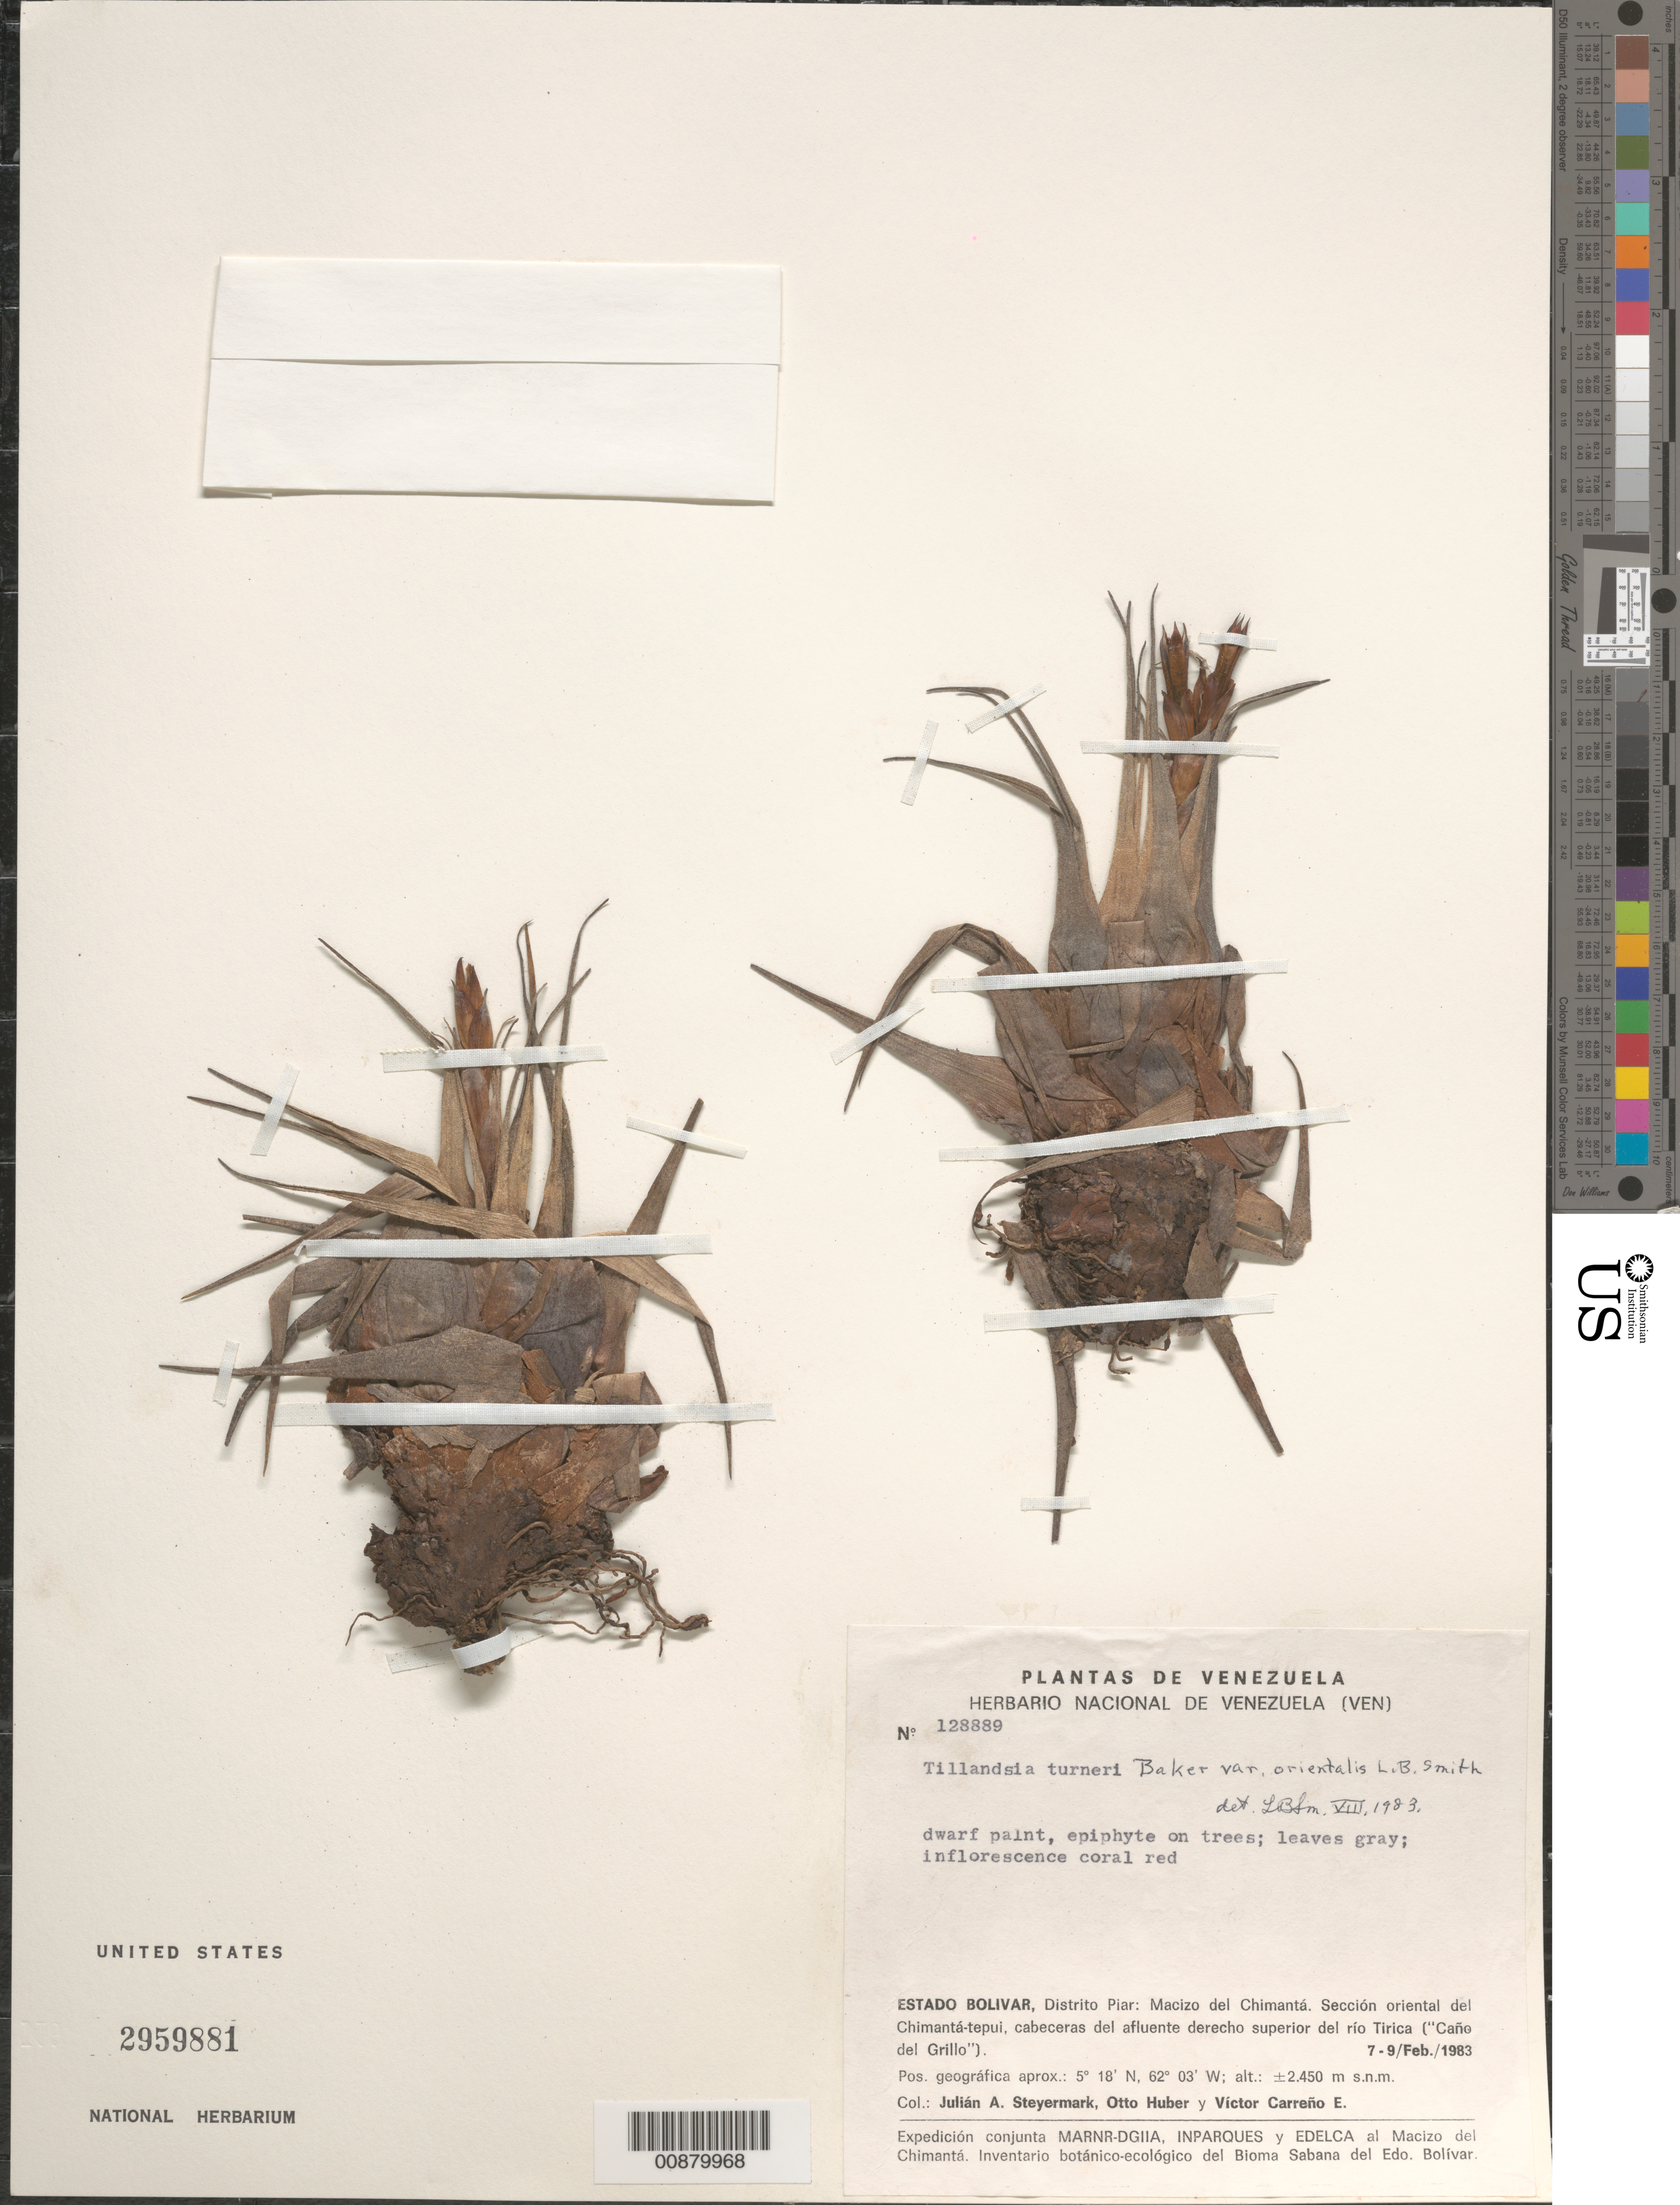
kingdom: Plantae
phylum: Tracheophyta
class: Liliopsida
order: Poales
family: Bromeliaceae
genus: Tillandsia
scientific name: Tillandsia turneri var. orientalis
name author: L.B. Sm.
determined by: Smith, Lyman B., (US), NMNH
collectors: J. Steyermark, O. Huber & V. Carreño E.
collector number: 128889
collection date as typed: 7-Feb-83 to 9-Feb-83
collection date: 1983-02-07/1983-02-09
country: Venezuela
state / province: Bolívar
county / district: Piar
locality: Macizo del Chimantá, sect. oriental del Chimantá-tepuí, cabeceras del afluente derecho superíor del Río Tirica (Caño del Grillo)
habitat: On trees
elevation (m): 2450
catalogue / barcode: US 2959881